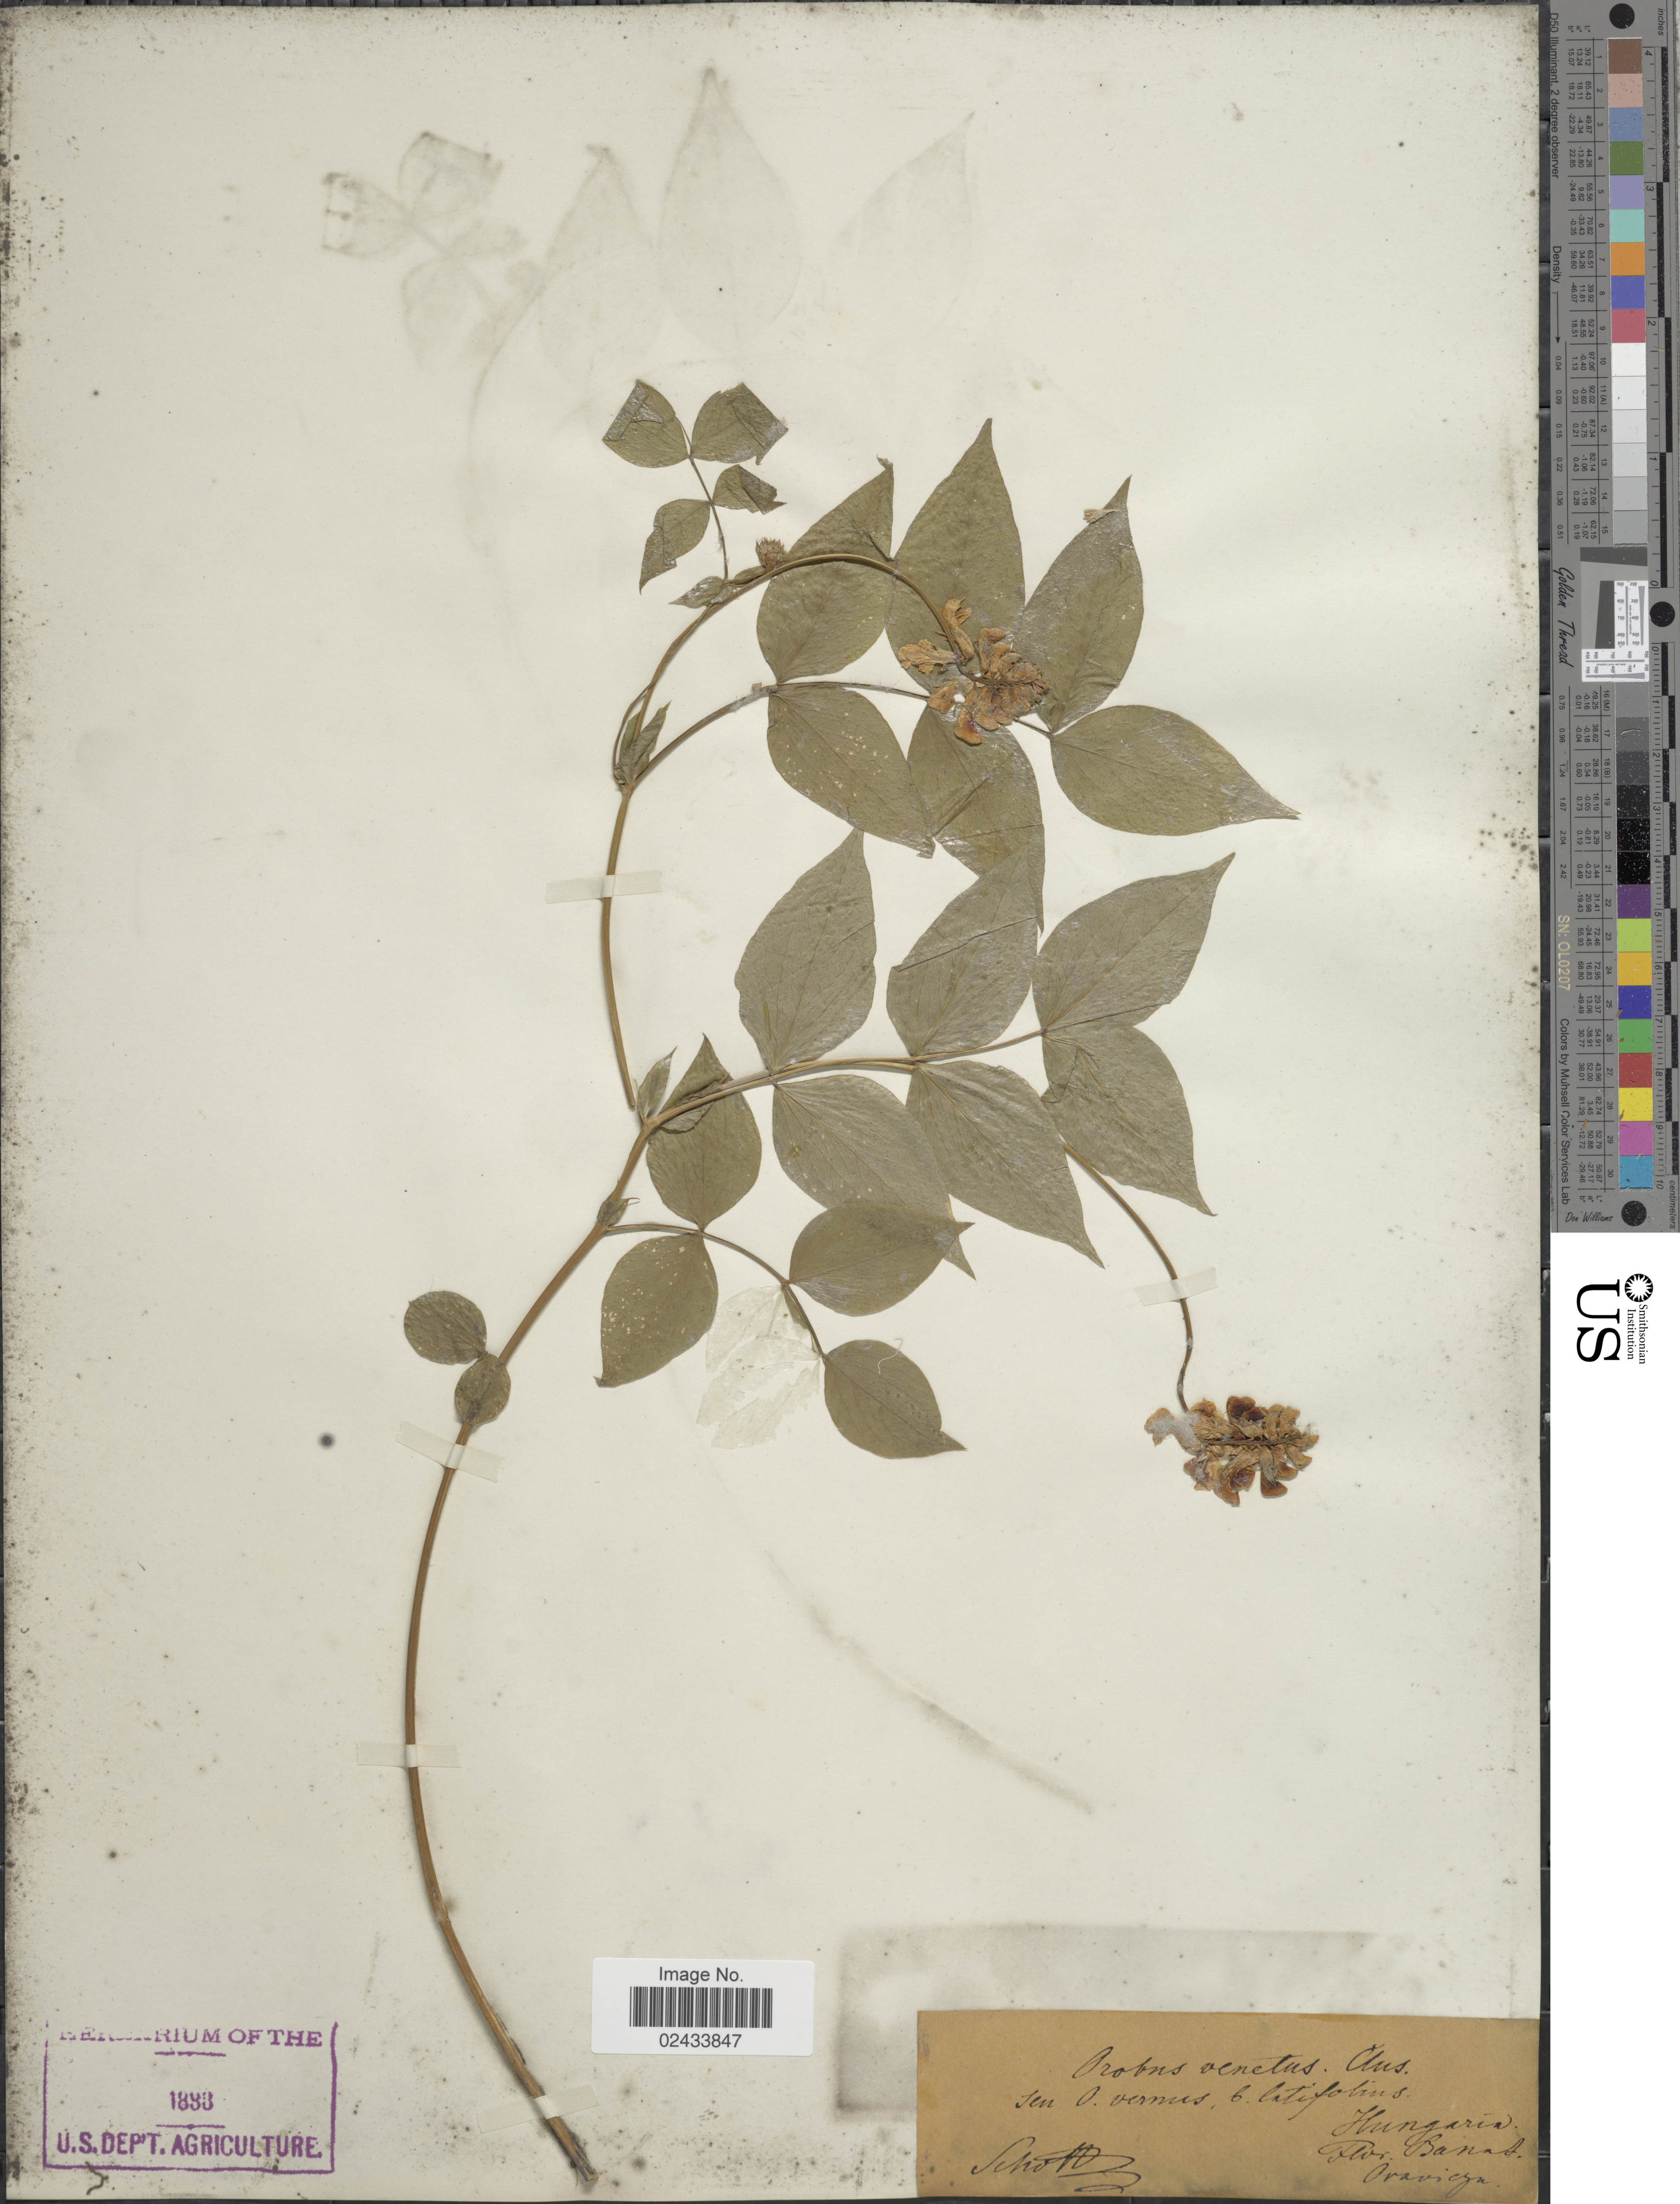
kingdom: Plantae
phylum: Tracheophyta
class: Magnoliopsida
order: Fabales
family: Fabaceae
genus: Lathyrus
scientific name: Lathyrus venetus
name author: (Mill.) Wohlf.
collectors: Schott, --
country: Romania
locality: Flor. Banat, Oravicza